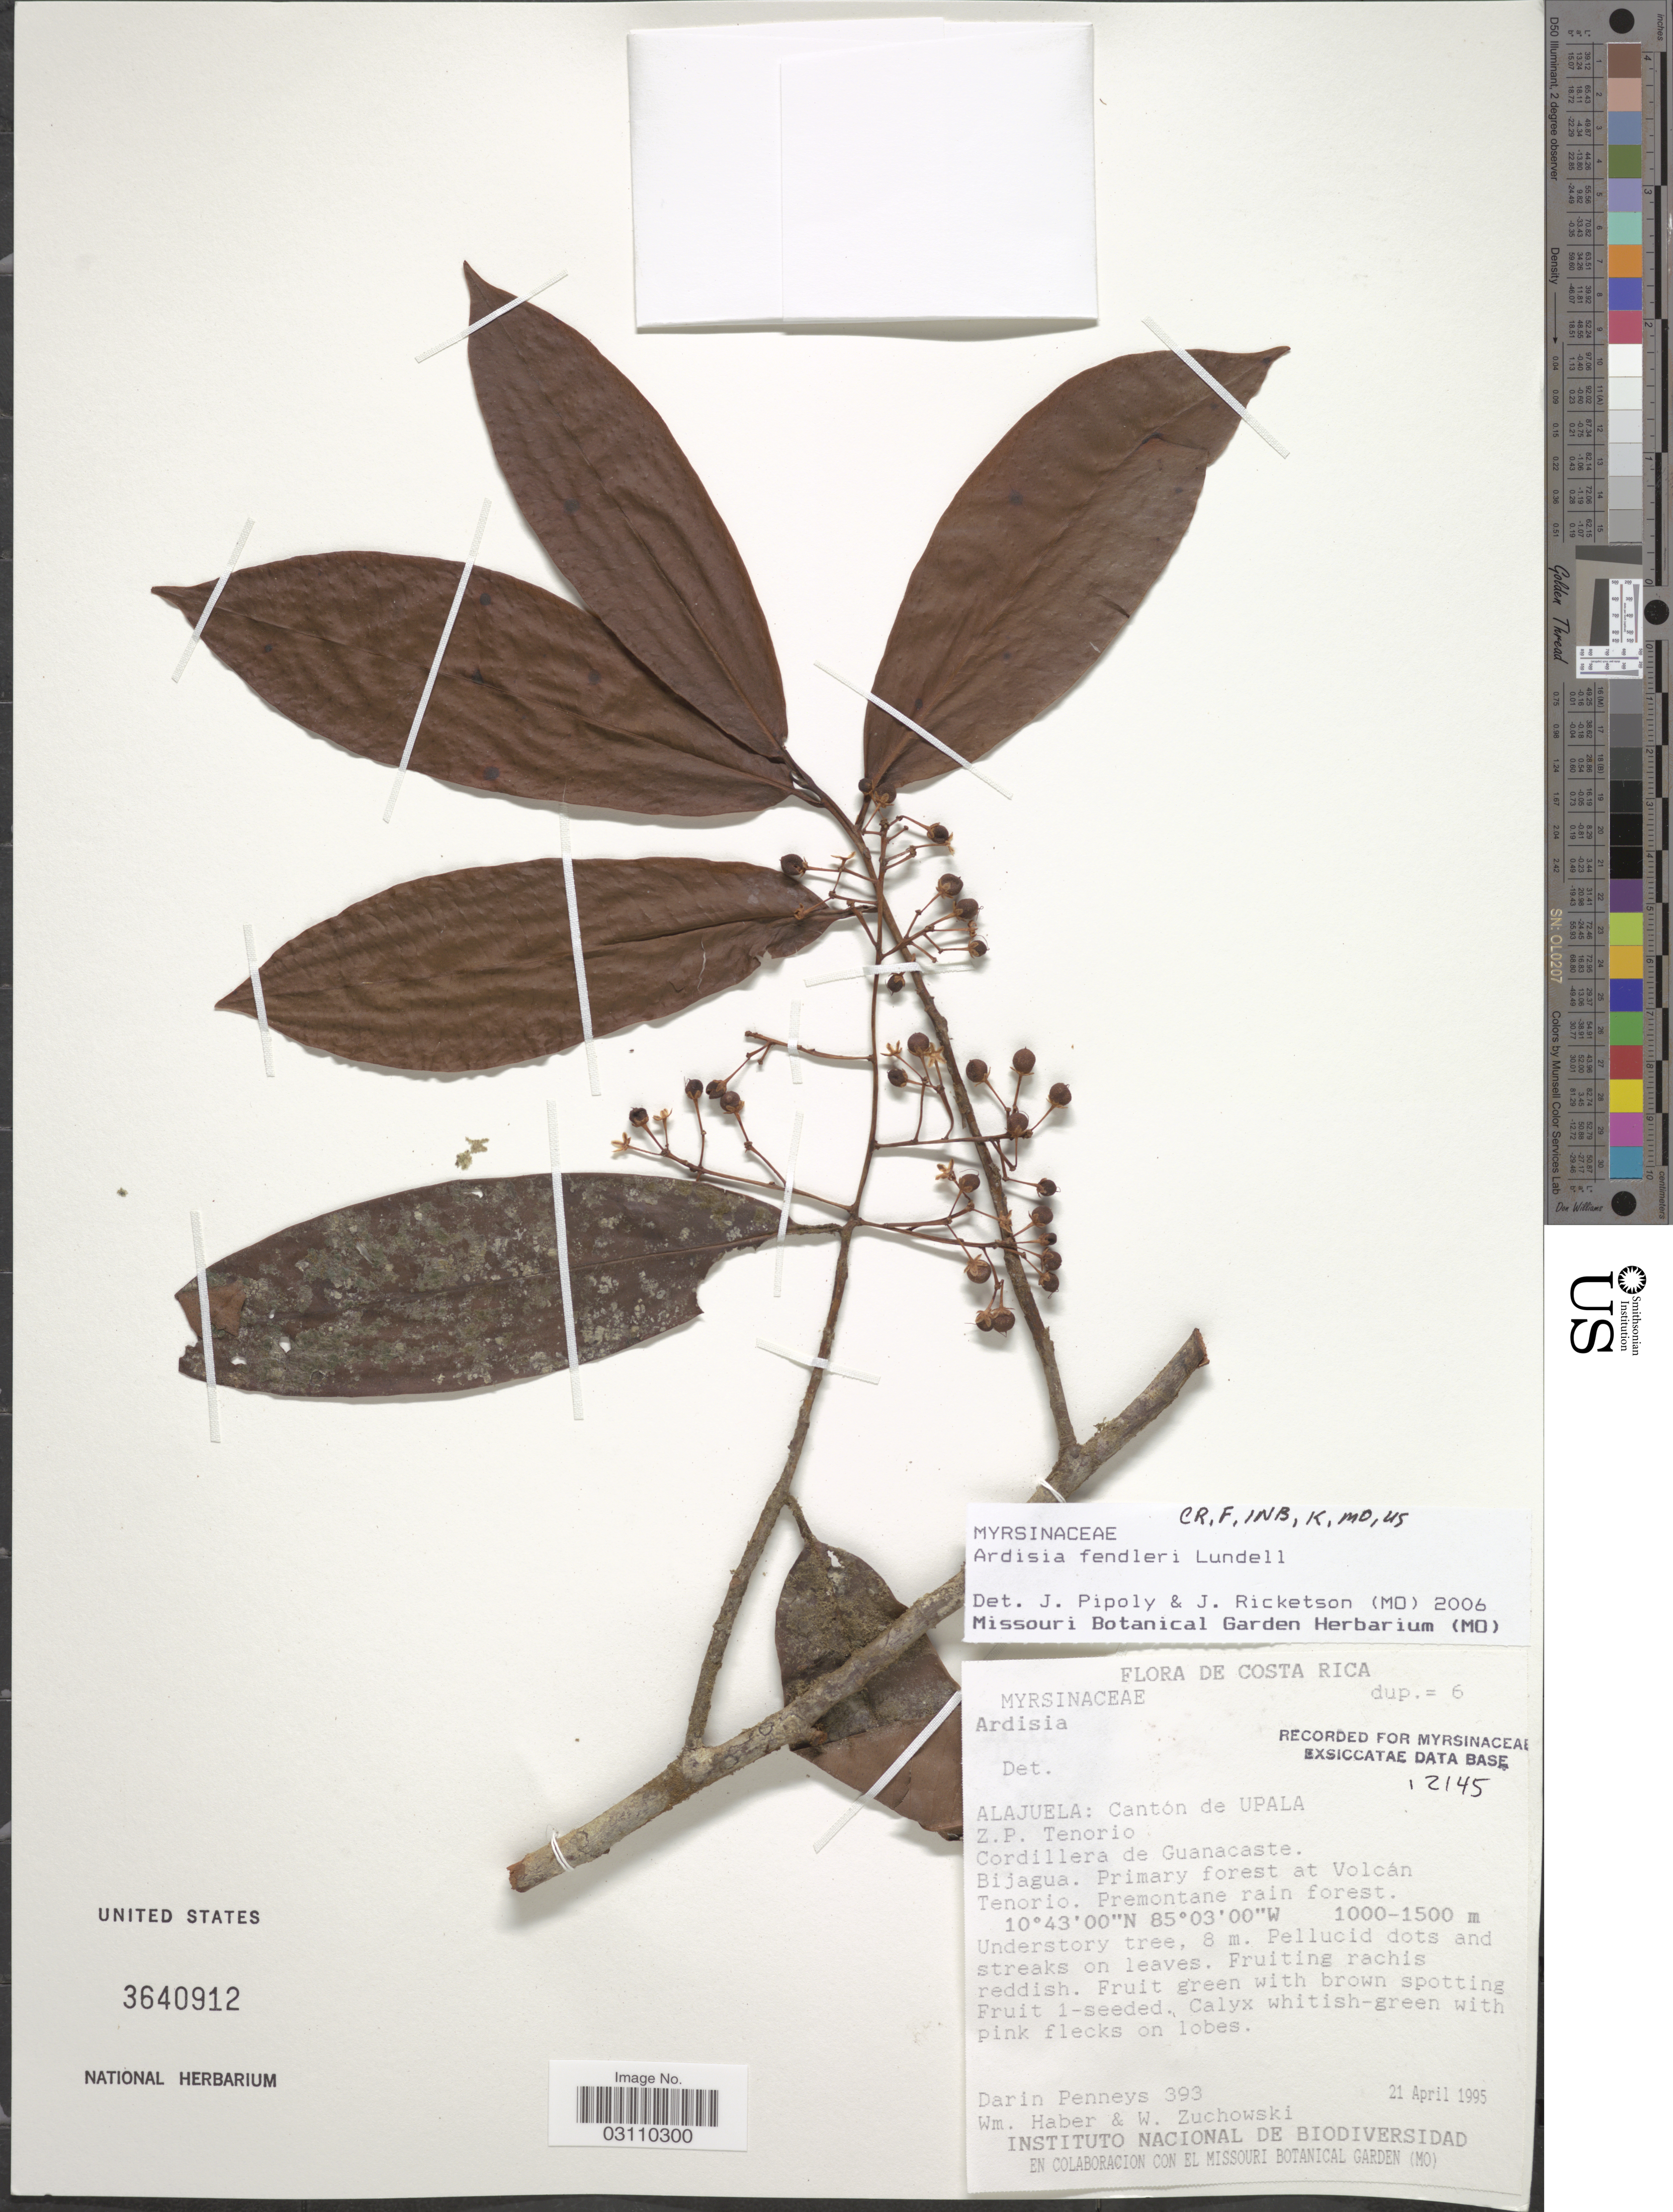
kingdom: Plantae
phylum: Tracheophyta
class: Magnoliopsida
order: Ericales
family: Primulaceae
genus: Ardisia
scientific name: Ardisia fendleri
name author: Lundell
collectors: D. S. Penneys, W. Haber & W. Zuchowski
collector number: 393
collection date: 1995-04-21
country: Costa Rica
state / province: Alajuela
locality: Cantón de Upala, Z.P. Tenorio, Cordillera de Guanacaste. Bijagua. Primary forest at Volcán Tenorio.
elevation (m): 1000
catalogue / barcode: US 3640912